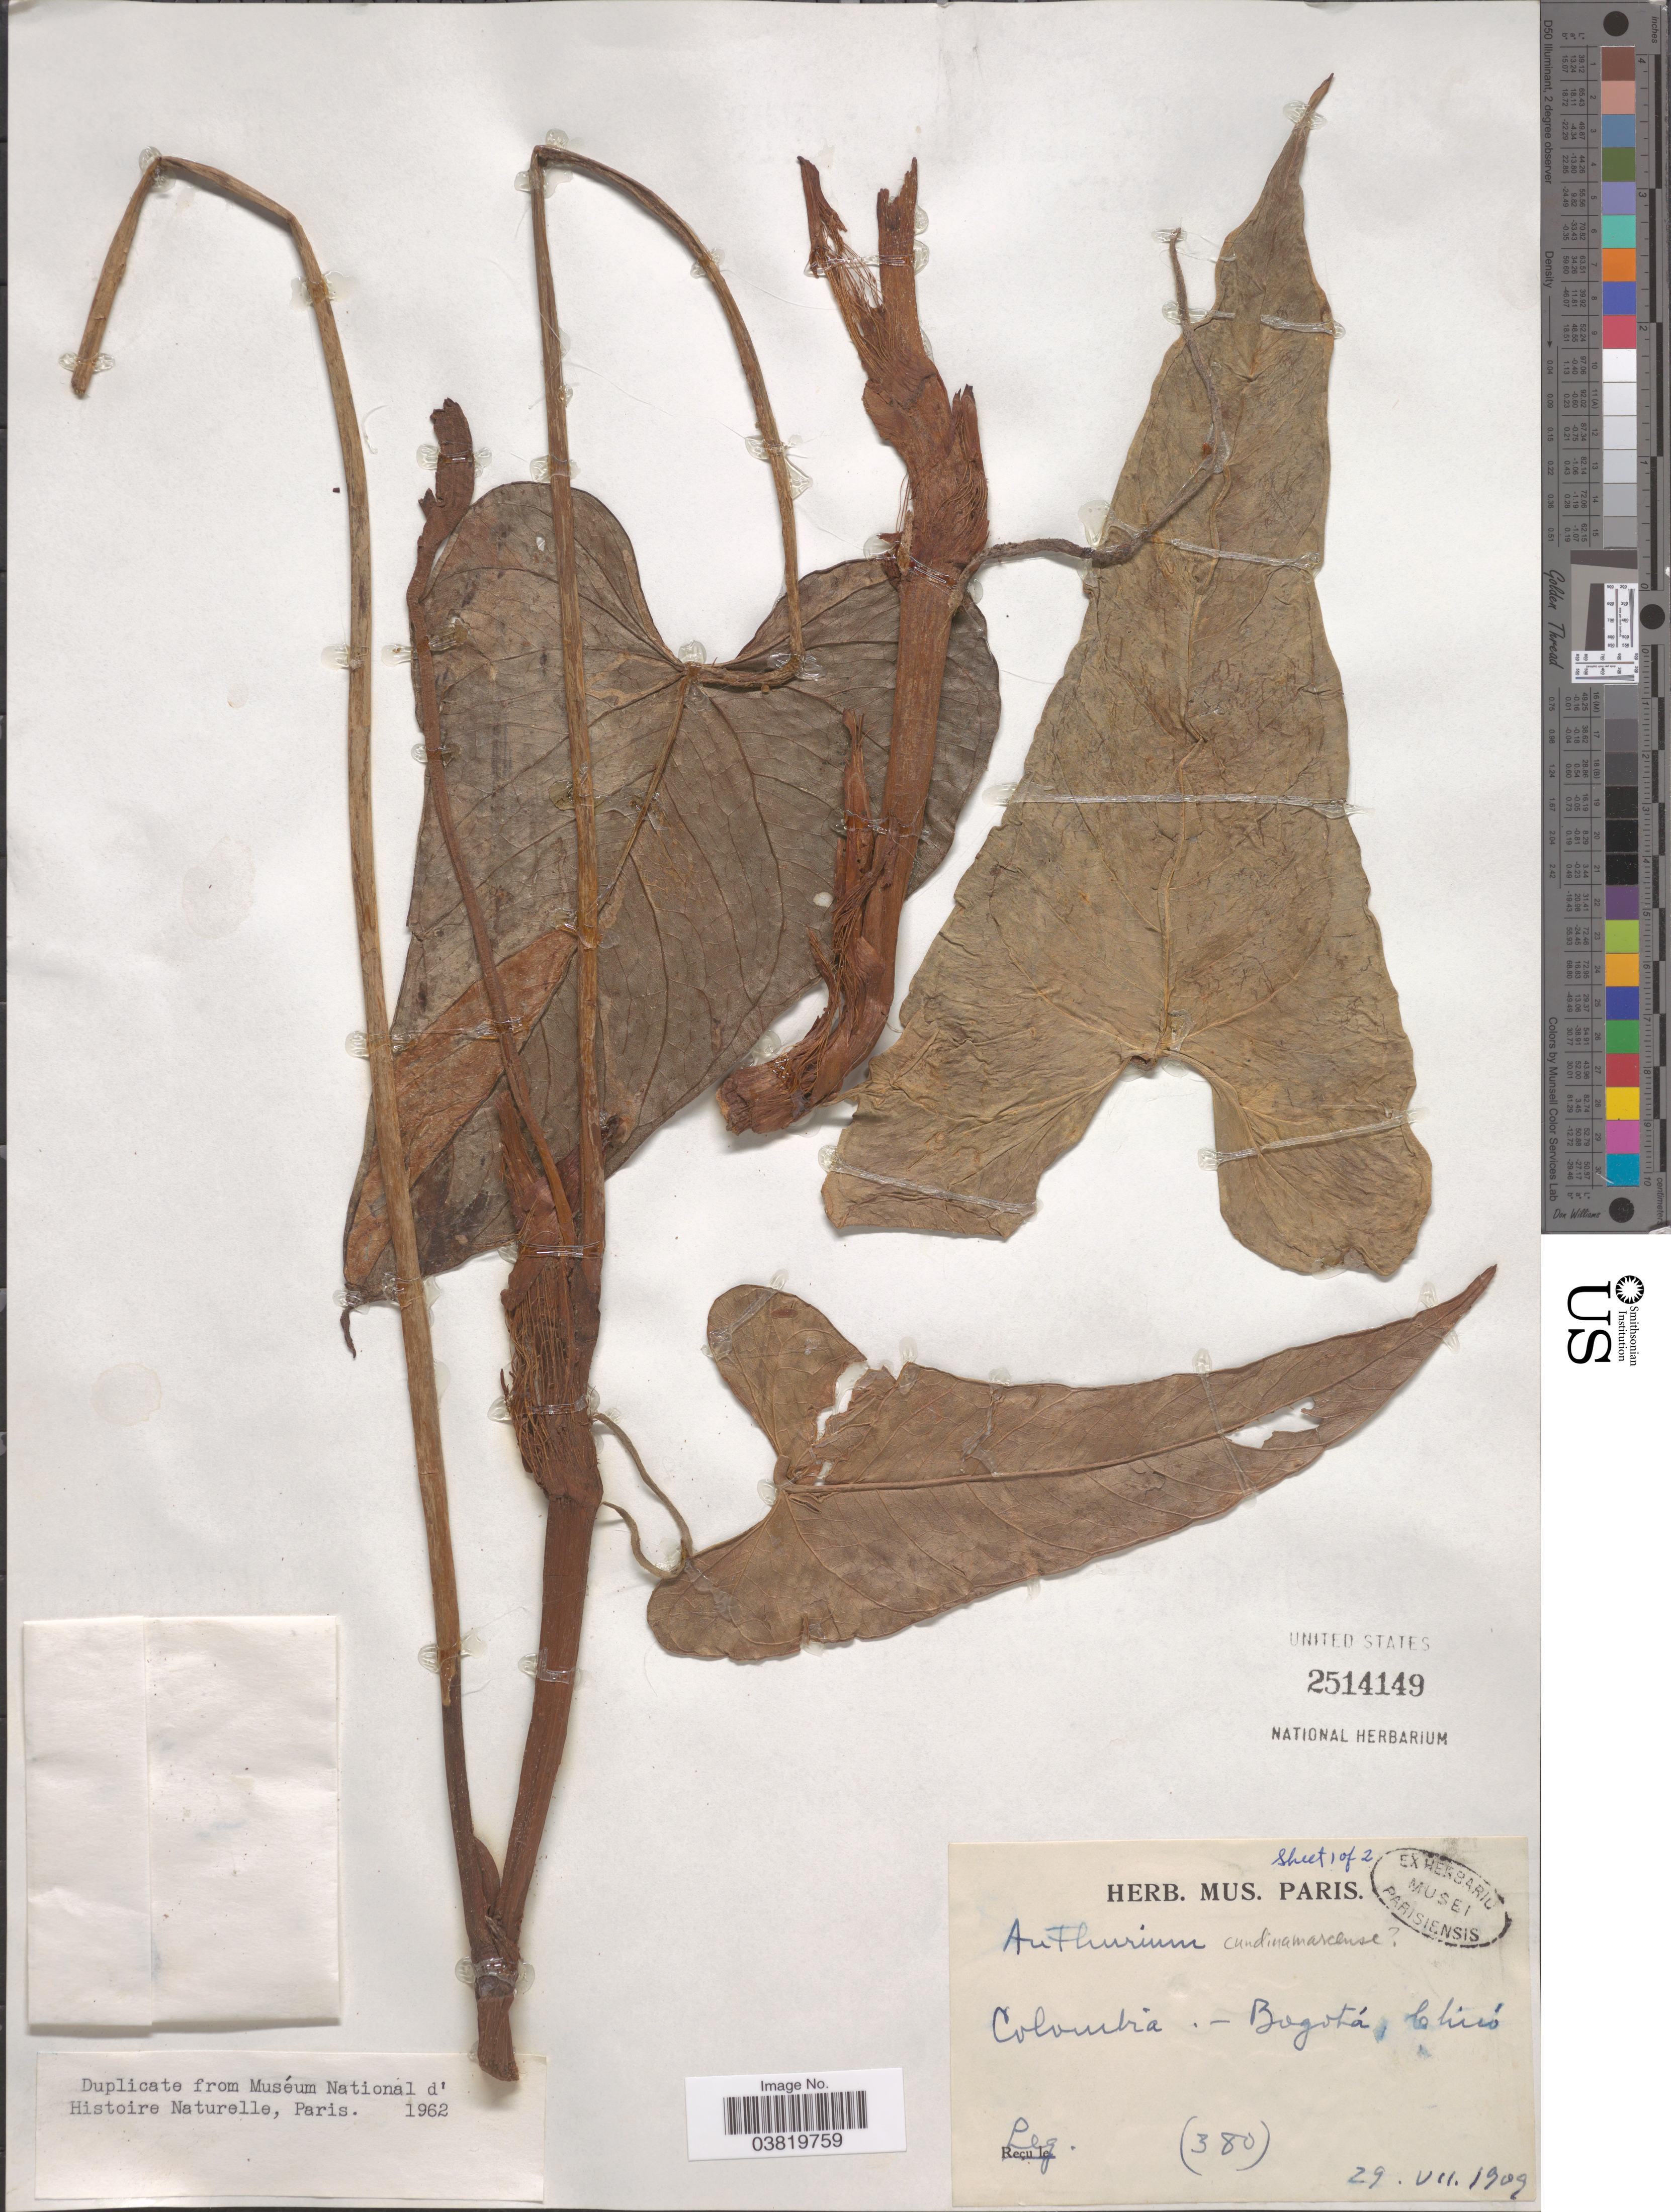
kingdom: Plantae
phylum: Tracheophyta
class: Liliopsida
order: Alismatales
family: Araceae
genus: Anthurium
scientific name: Anthurium cundinamarcense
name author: Engl.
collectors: ex herb. Mus. Paris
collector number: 380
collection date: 1909-07-29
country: Colombia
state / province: Bogota D.C.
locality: Bogotá, Chicó.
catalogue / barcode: US 2514149